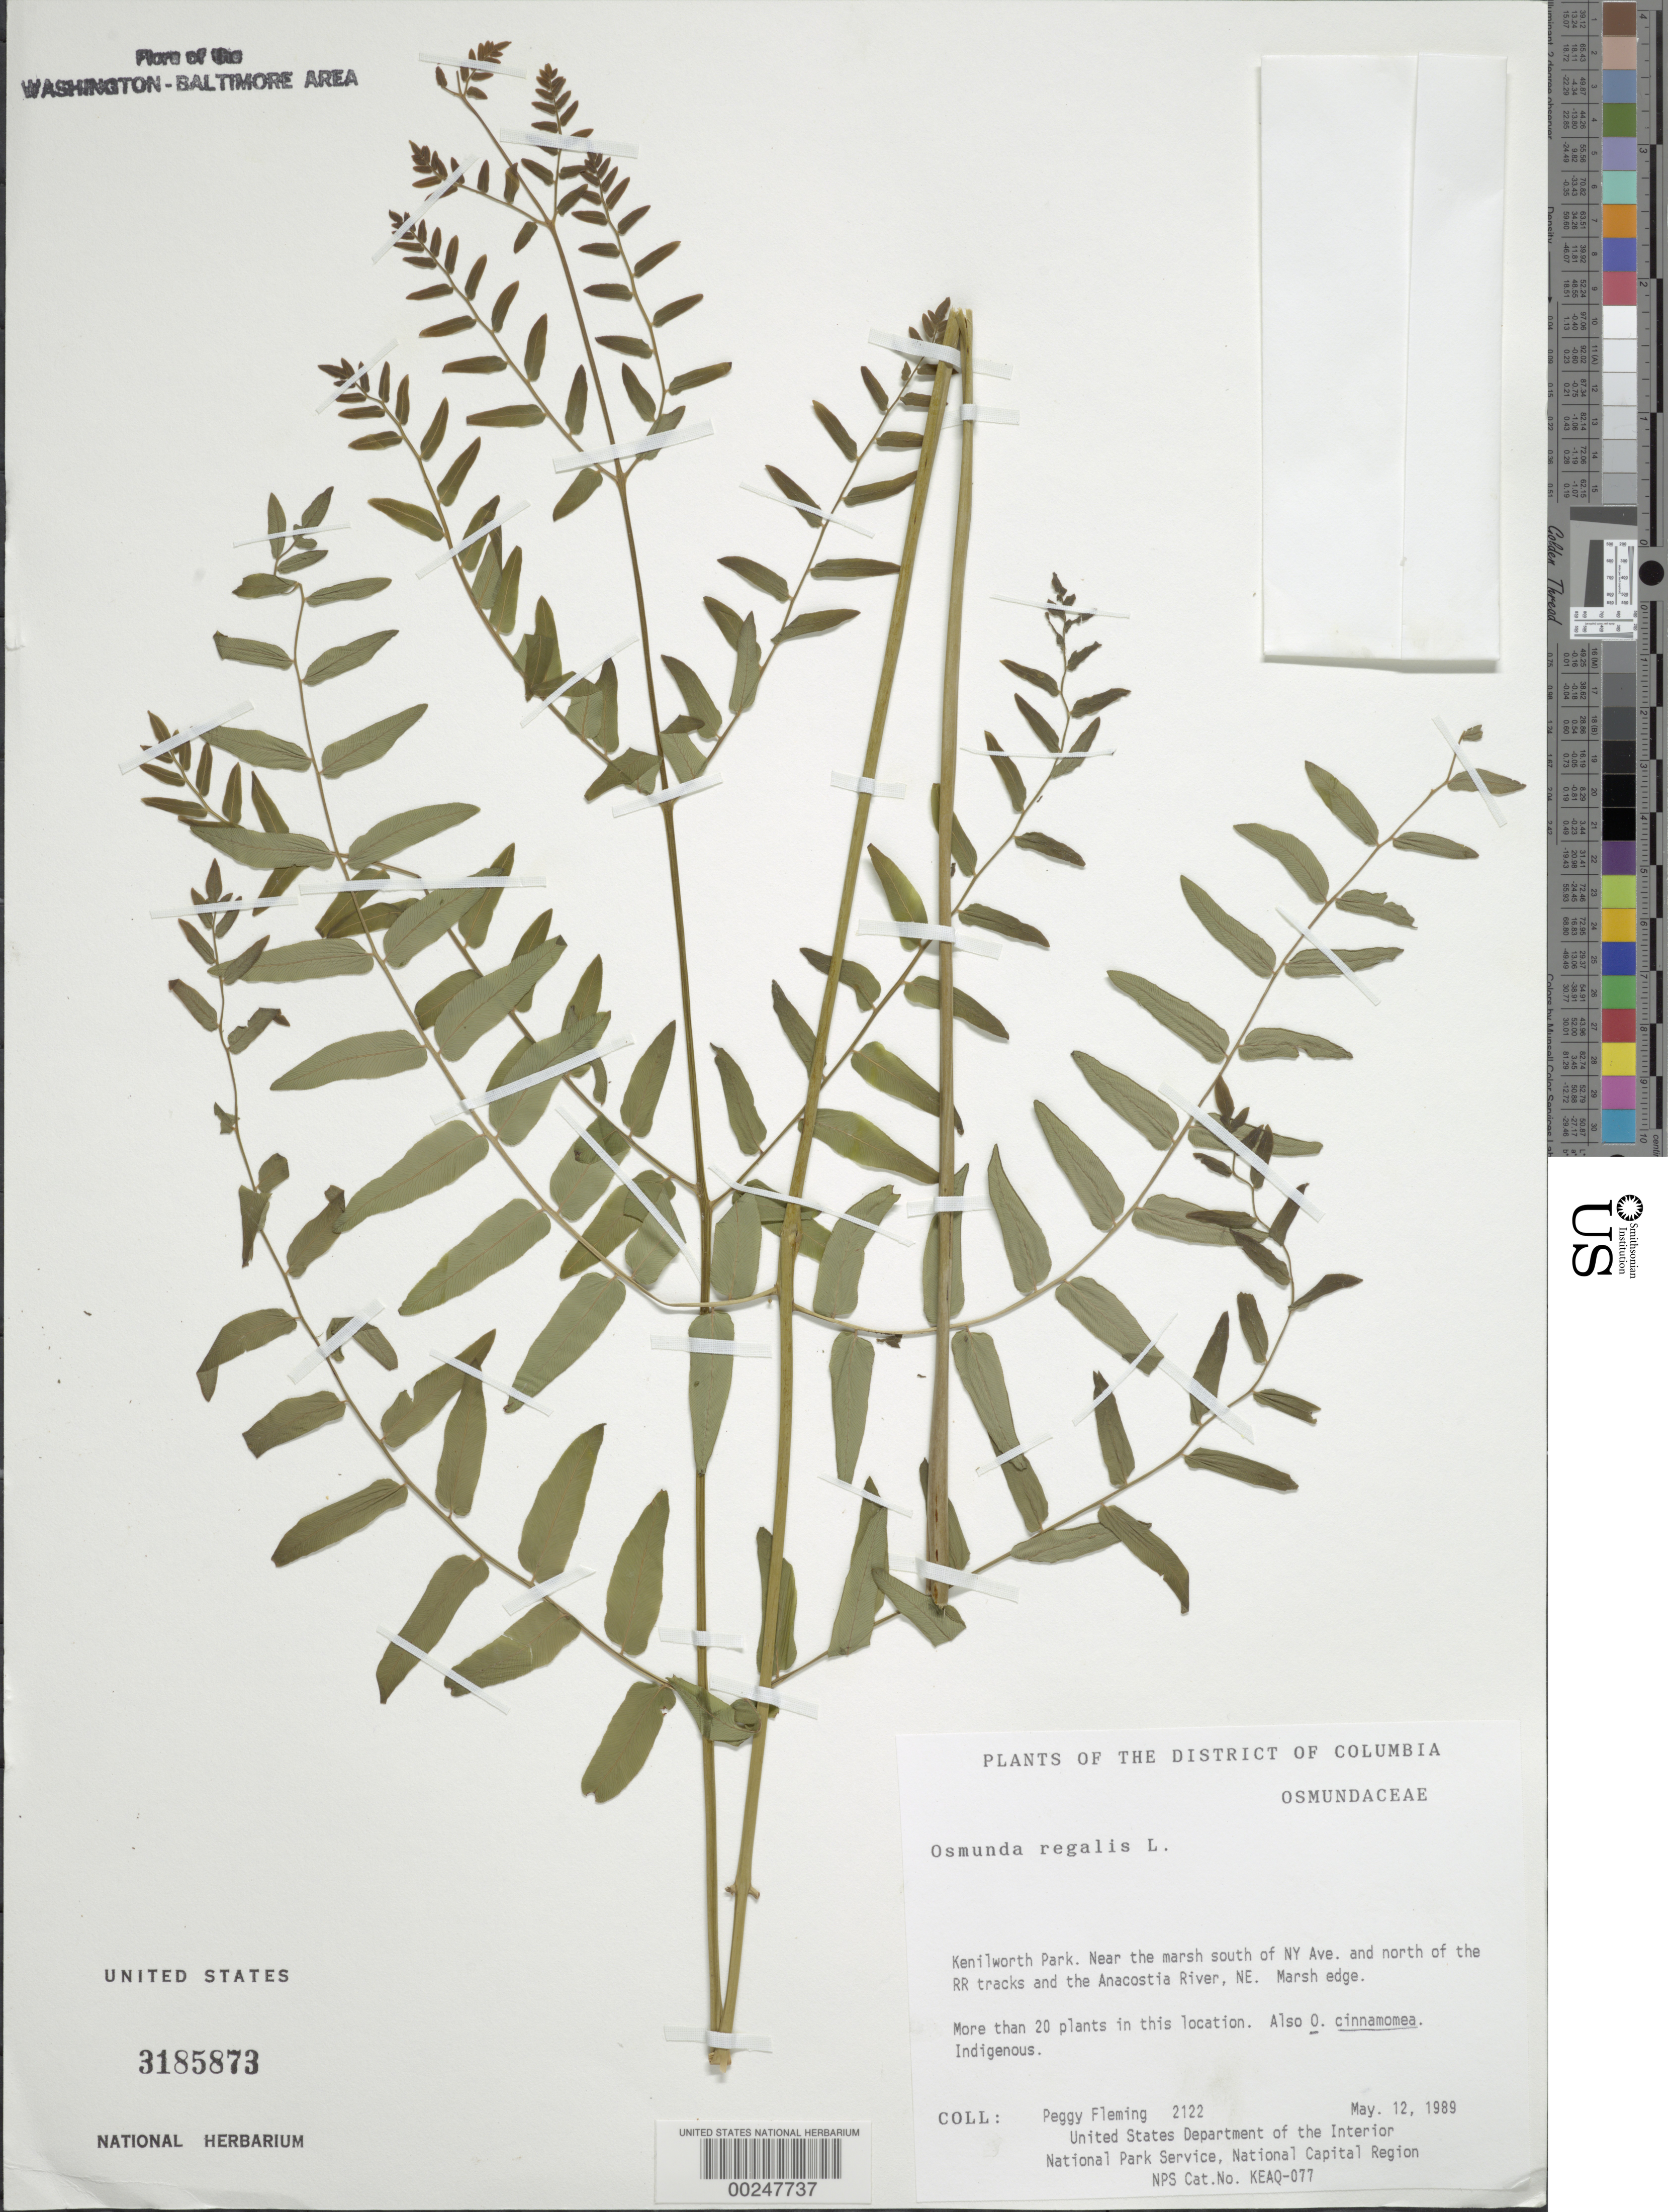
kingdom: Plantae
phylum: Tracheophyta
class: Polypodiopsida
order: Osmundales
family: Osmundaceae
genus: Osmunda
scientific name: Osmunda regalis var. spectabilis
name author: (Willd.) A. Gray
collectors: P. Fleming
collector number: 2122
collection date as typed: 12 May 1989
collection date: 1989-05-12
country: United States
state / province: District of Columbia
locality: Kenilworth Park, near the Marsh south of NY Ave,and N of the RR Tracks and Anacostia River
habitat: Marsh edge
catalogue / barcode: US 3185873